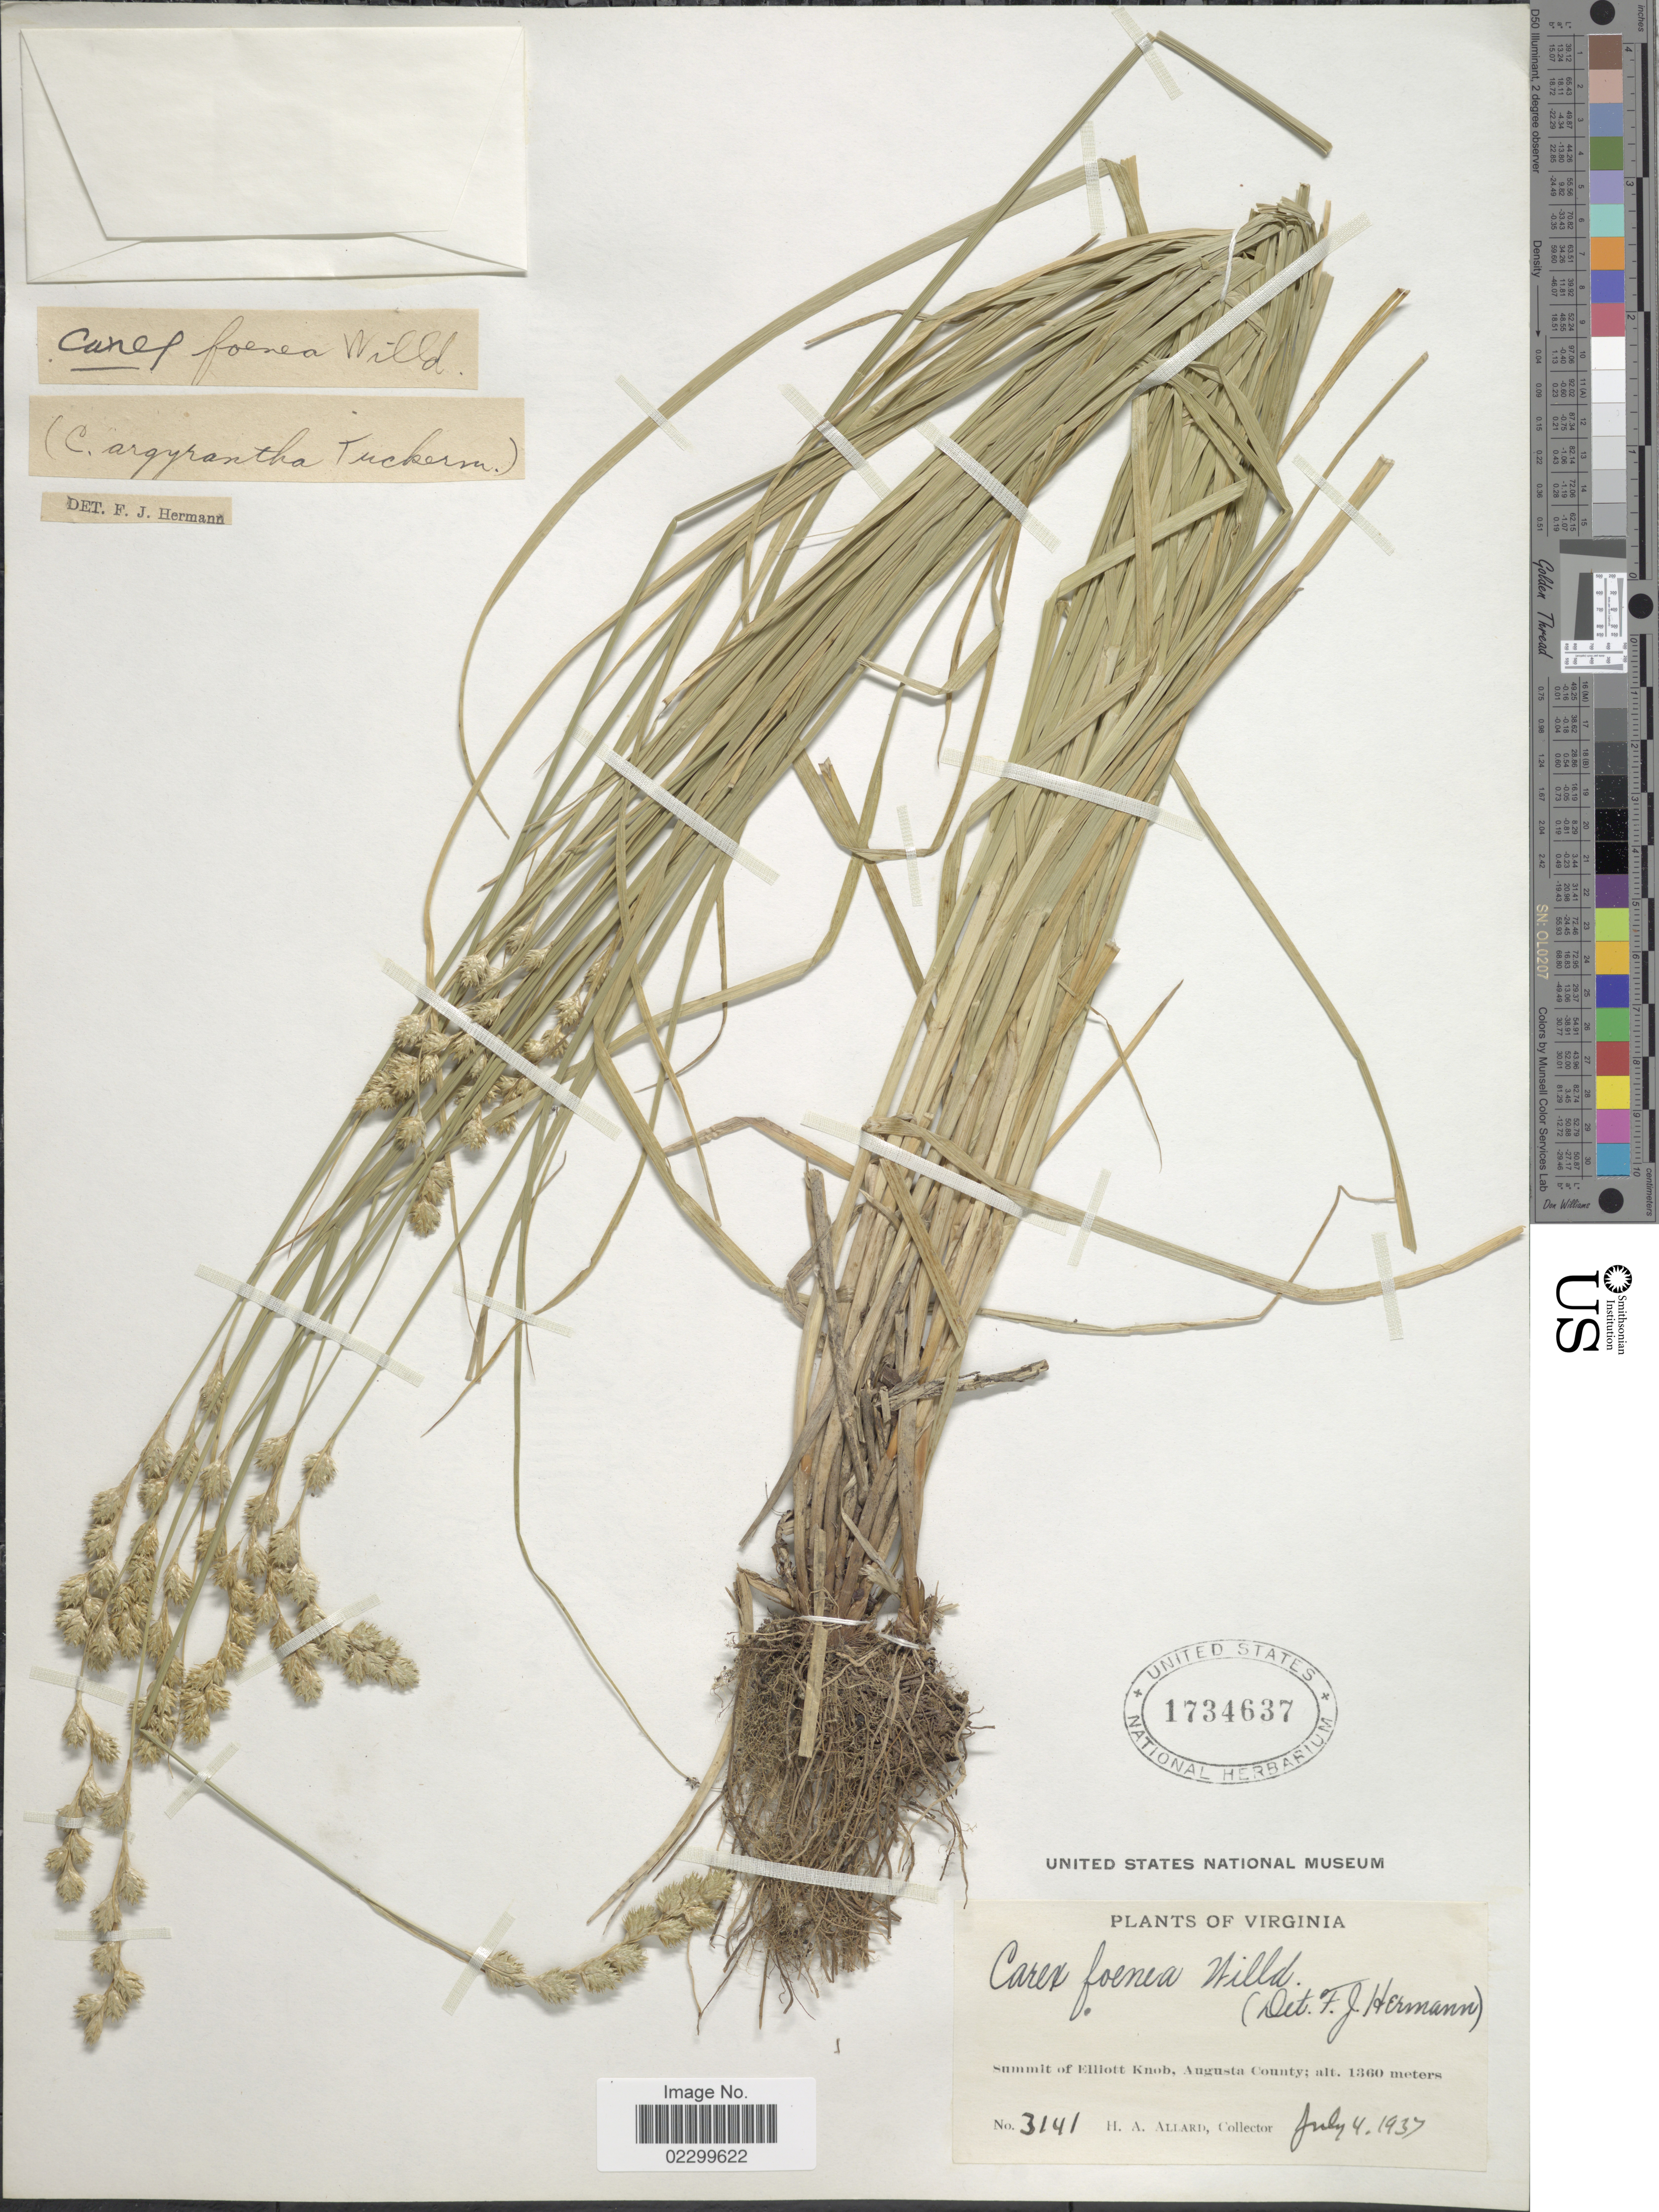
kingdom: Plantae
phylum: Tracheophyta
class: Liliopsida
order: Poales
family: Cyperaceae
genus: Carex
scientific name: Carex argyrantha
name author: Tuck. ex Boott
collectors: H. A. Allard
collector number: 3141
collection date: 1937-07-04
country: United States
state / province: Virginia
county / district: Augusta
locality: Summit of Elliott Knob, Augusta County.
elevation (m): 1360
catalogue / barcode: US 1734637